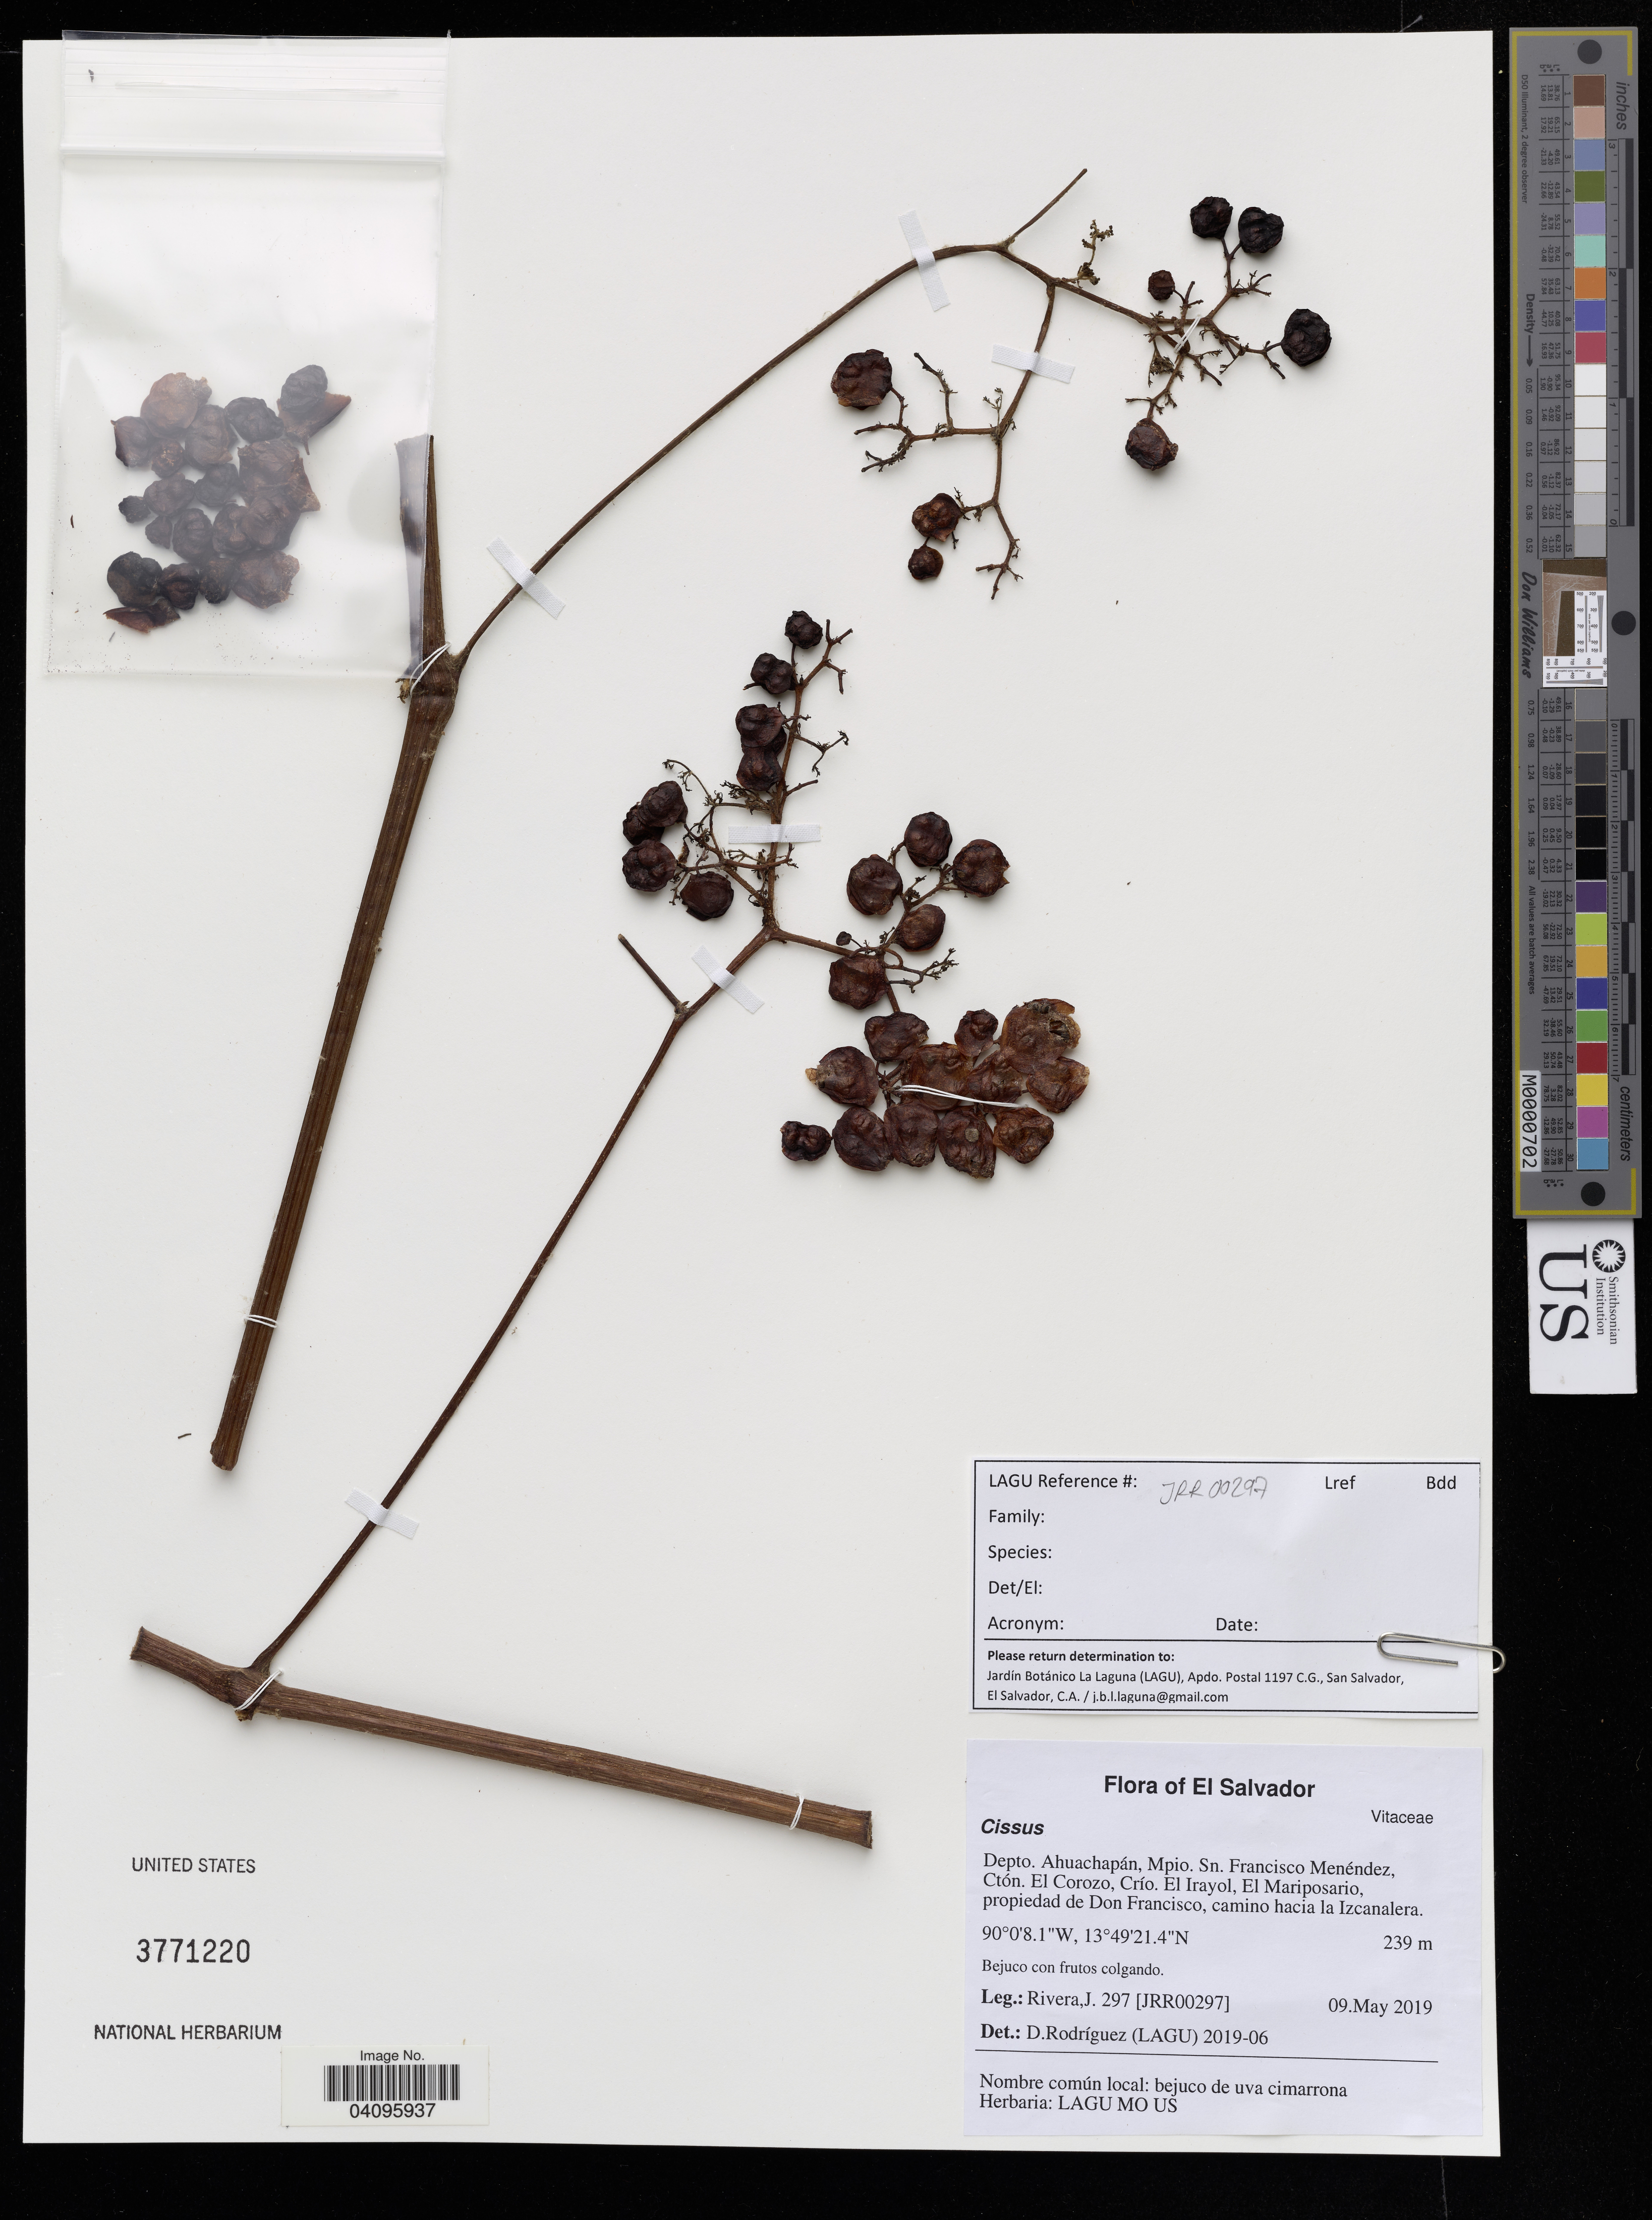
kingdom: Plantae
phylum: Tracheophyta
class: Magnoliopsida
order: Vitales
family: Vitaceae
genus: Cissus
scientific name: Cissus sp.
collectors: J. Rivera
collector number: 297/JRR00297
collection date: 2019-05-09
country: El Salvador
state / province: Ahuachapan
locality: Mpio. Sn. Francisco Menéndez, Ctón. El Corozo, Crío. El Irayol, El Mariposario, propiedad de Don Francisco, camino hacia la Izcanalera.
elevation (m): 239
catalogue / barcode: US 3771220